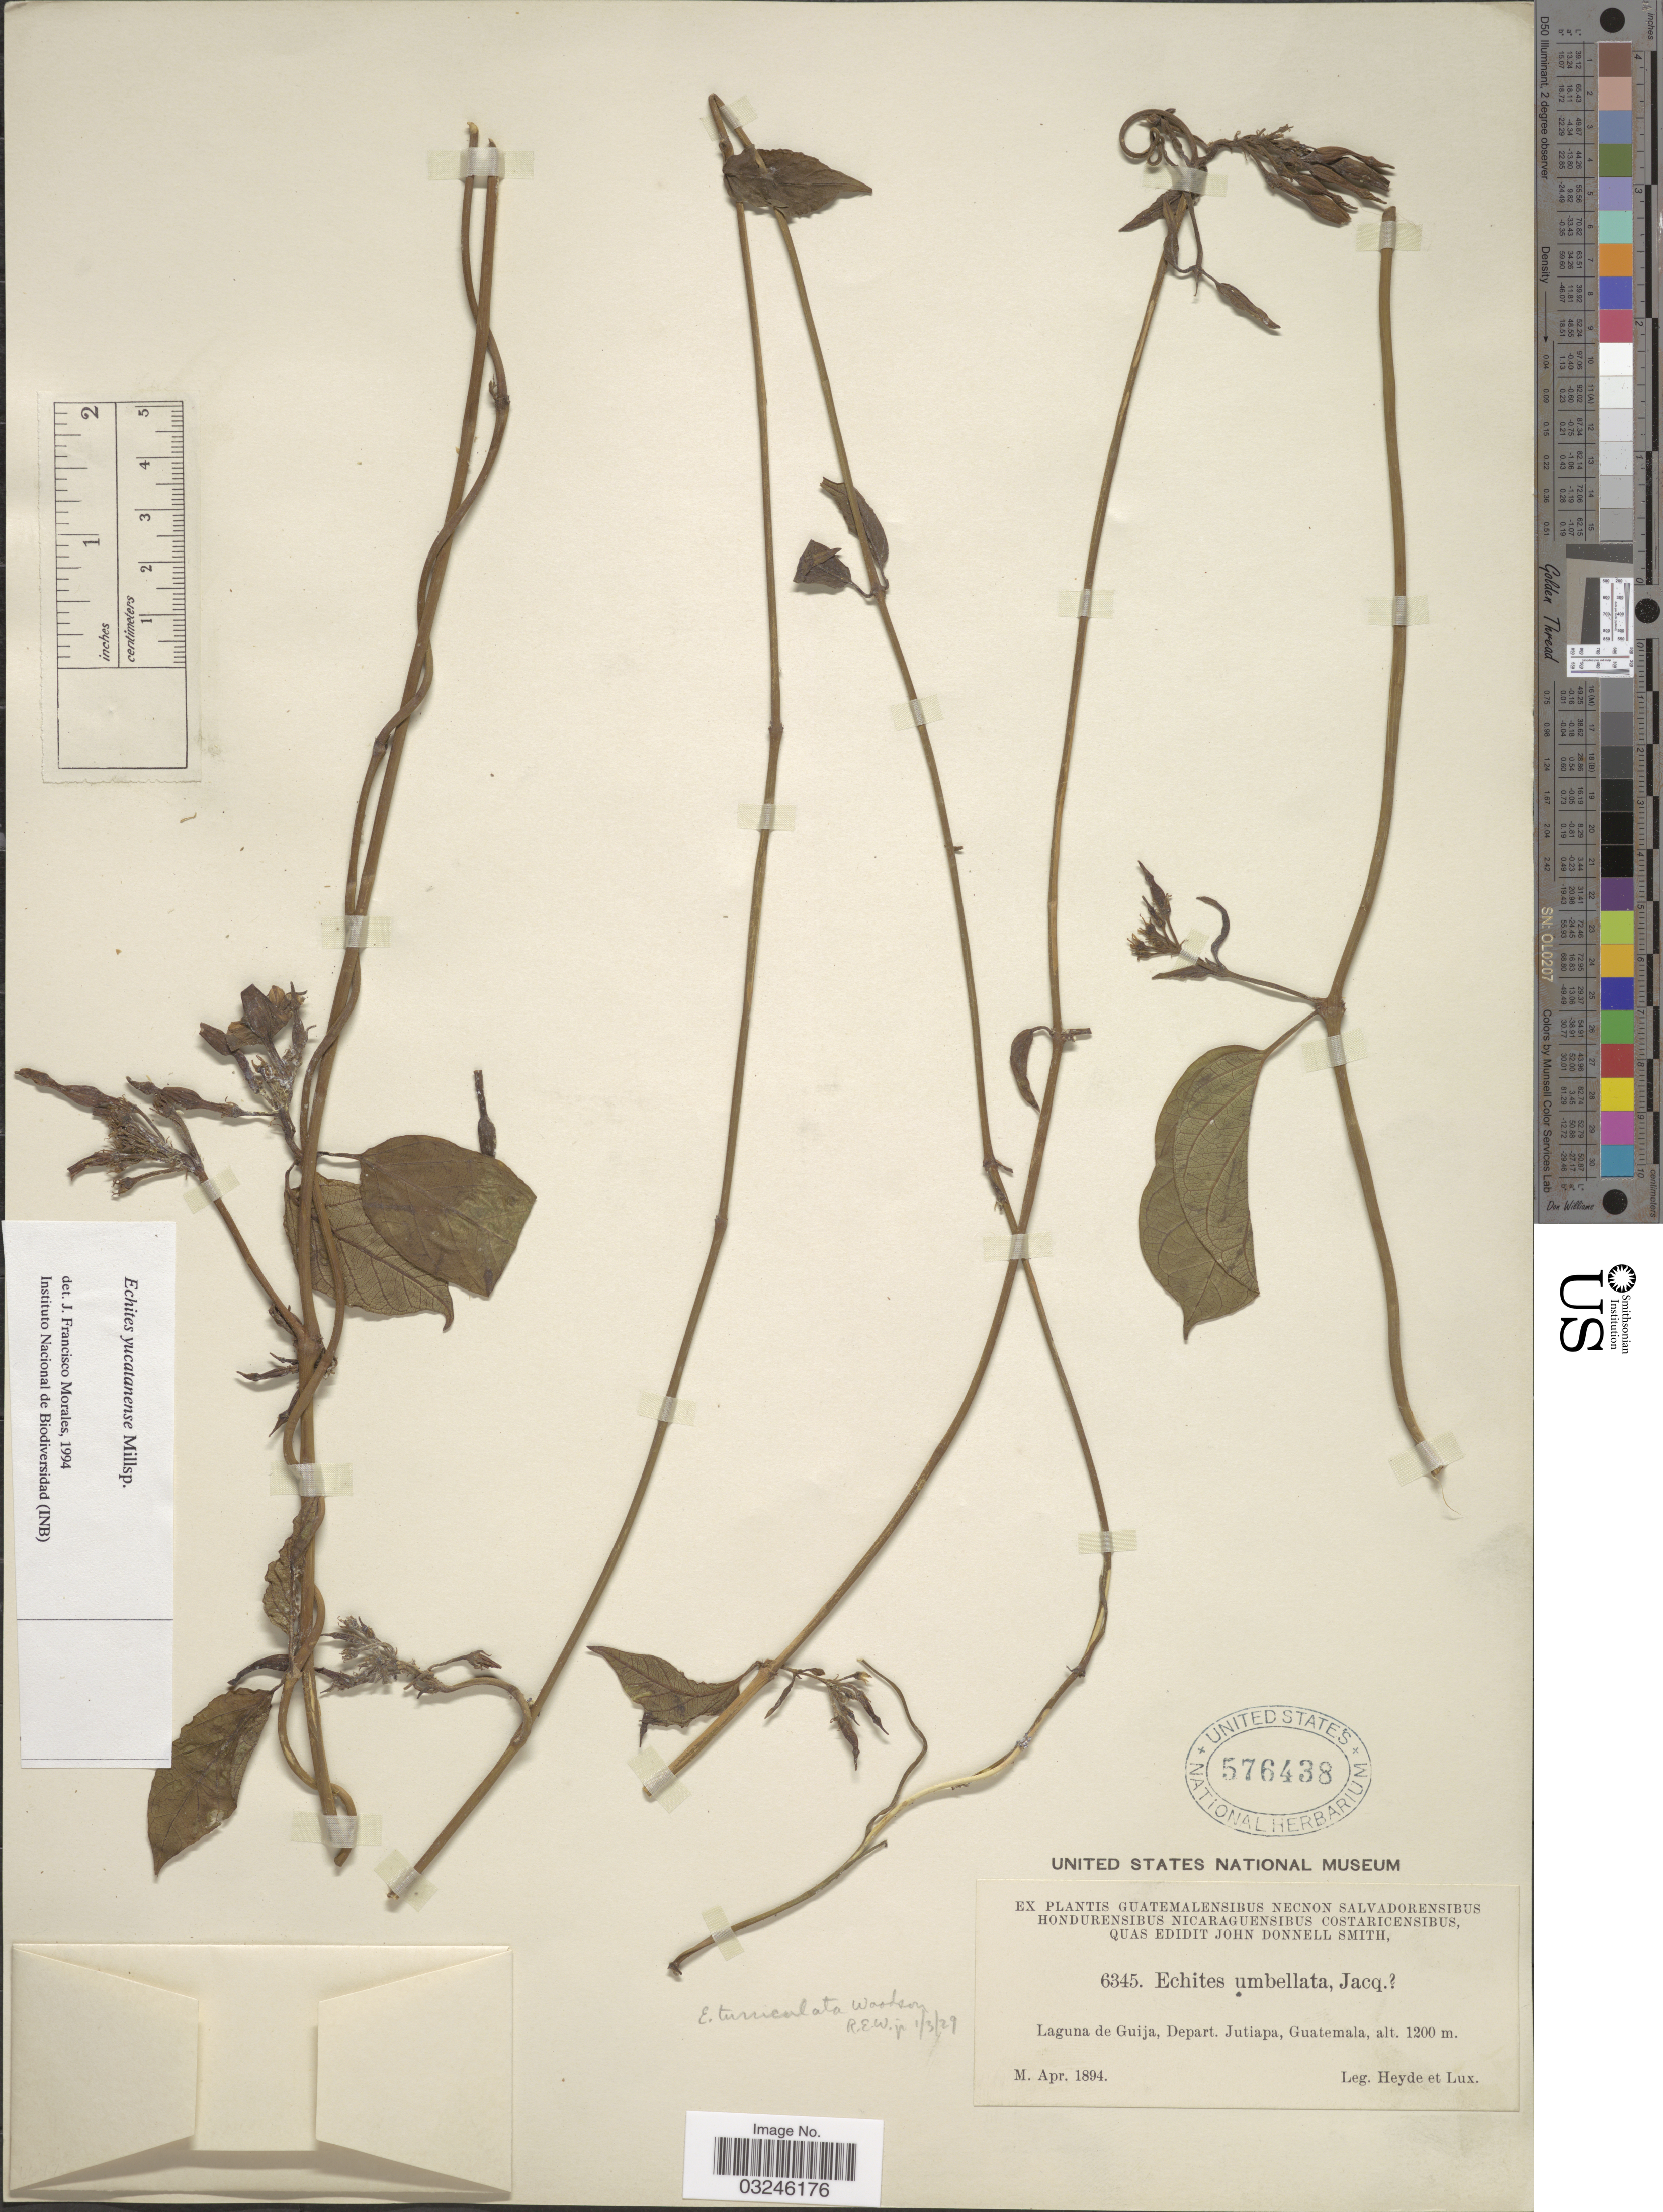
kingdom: Plantae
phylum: Tracheophyta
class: Magnoliopsida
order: Gentianales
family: Apocynaceae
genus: Echites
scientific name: Echites yucatanensis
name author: Millsp. ex Standl.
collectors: Heyde & Lux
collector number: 6345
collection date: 1894-04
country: Guatemala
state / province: Jutiapa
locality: Laguna de Guija, Depart. Jutiapa.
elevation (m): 1200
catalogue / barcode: US 576438